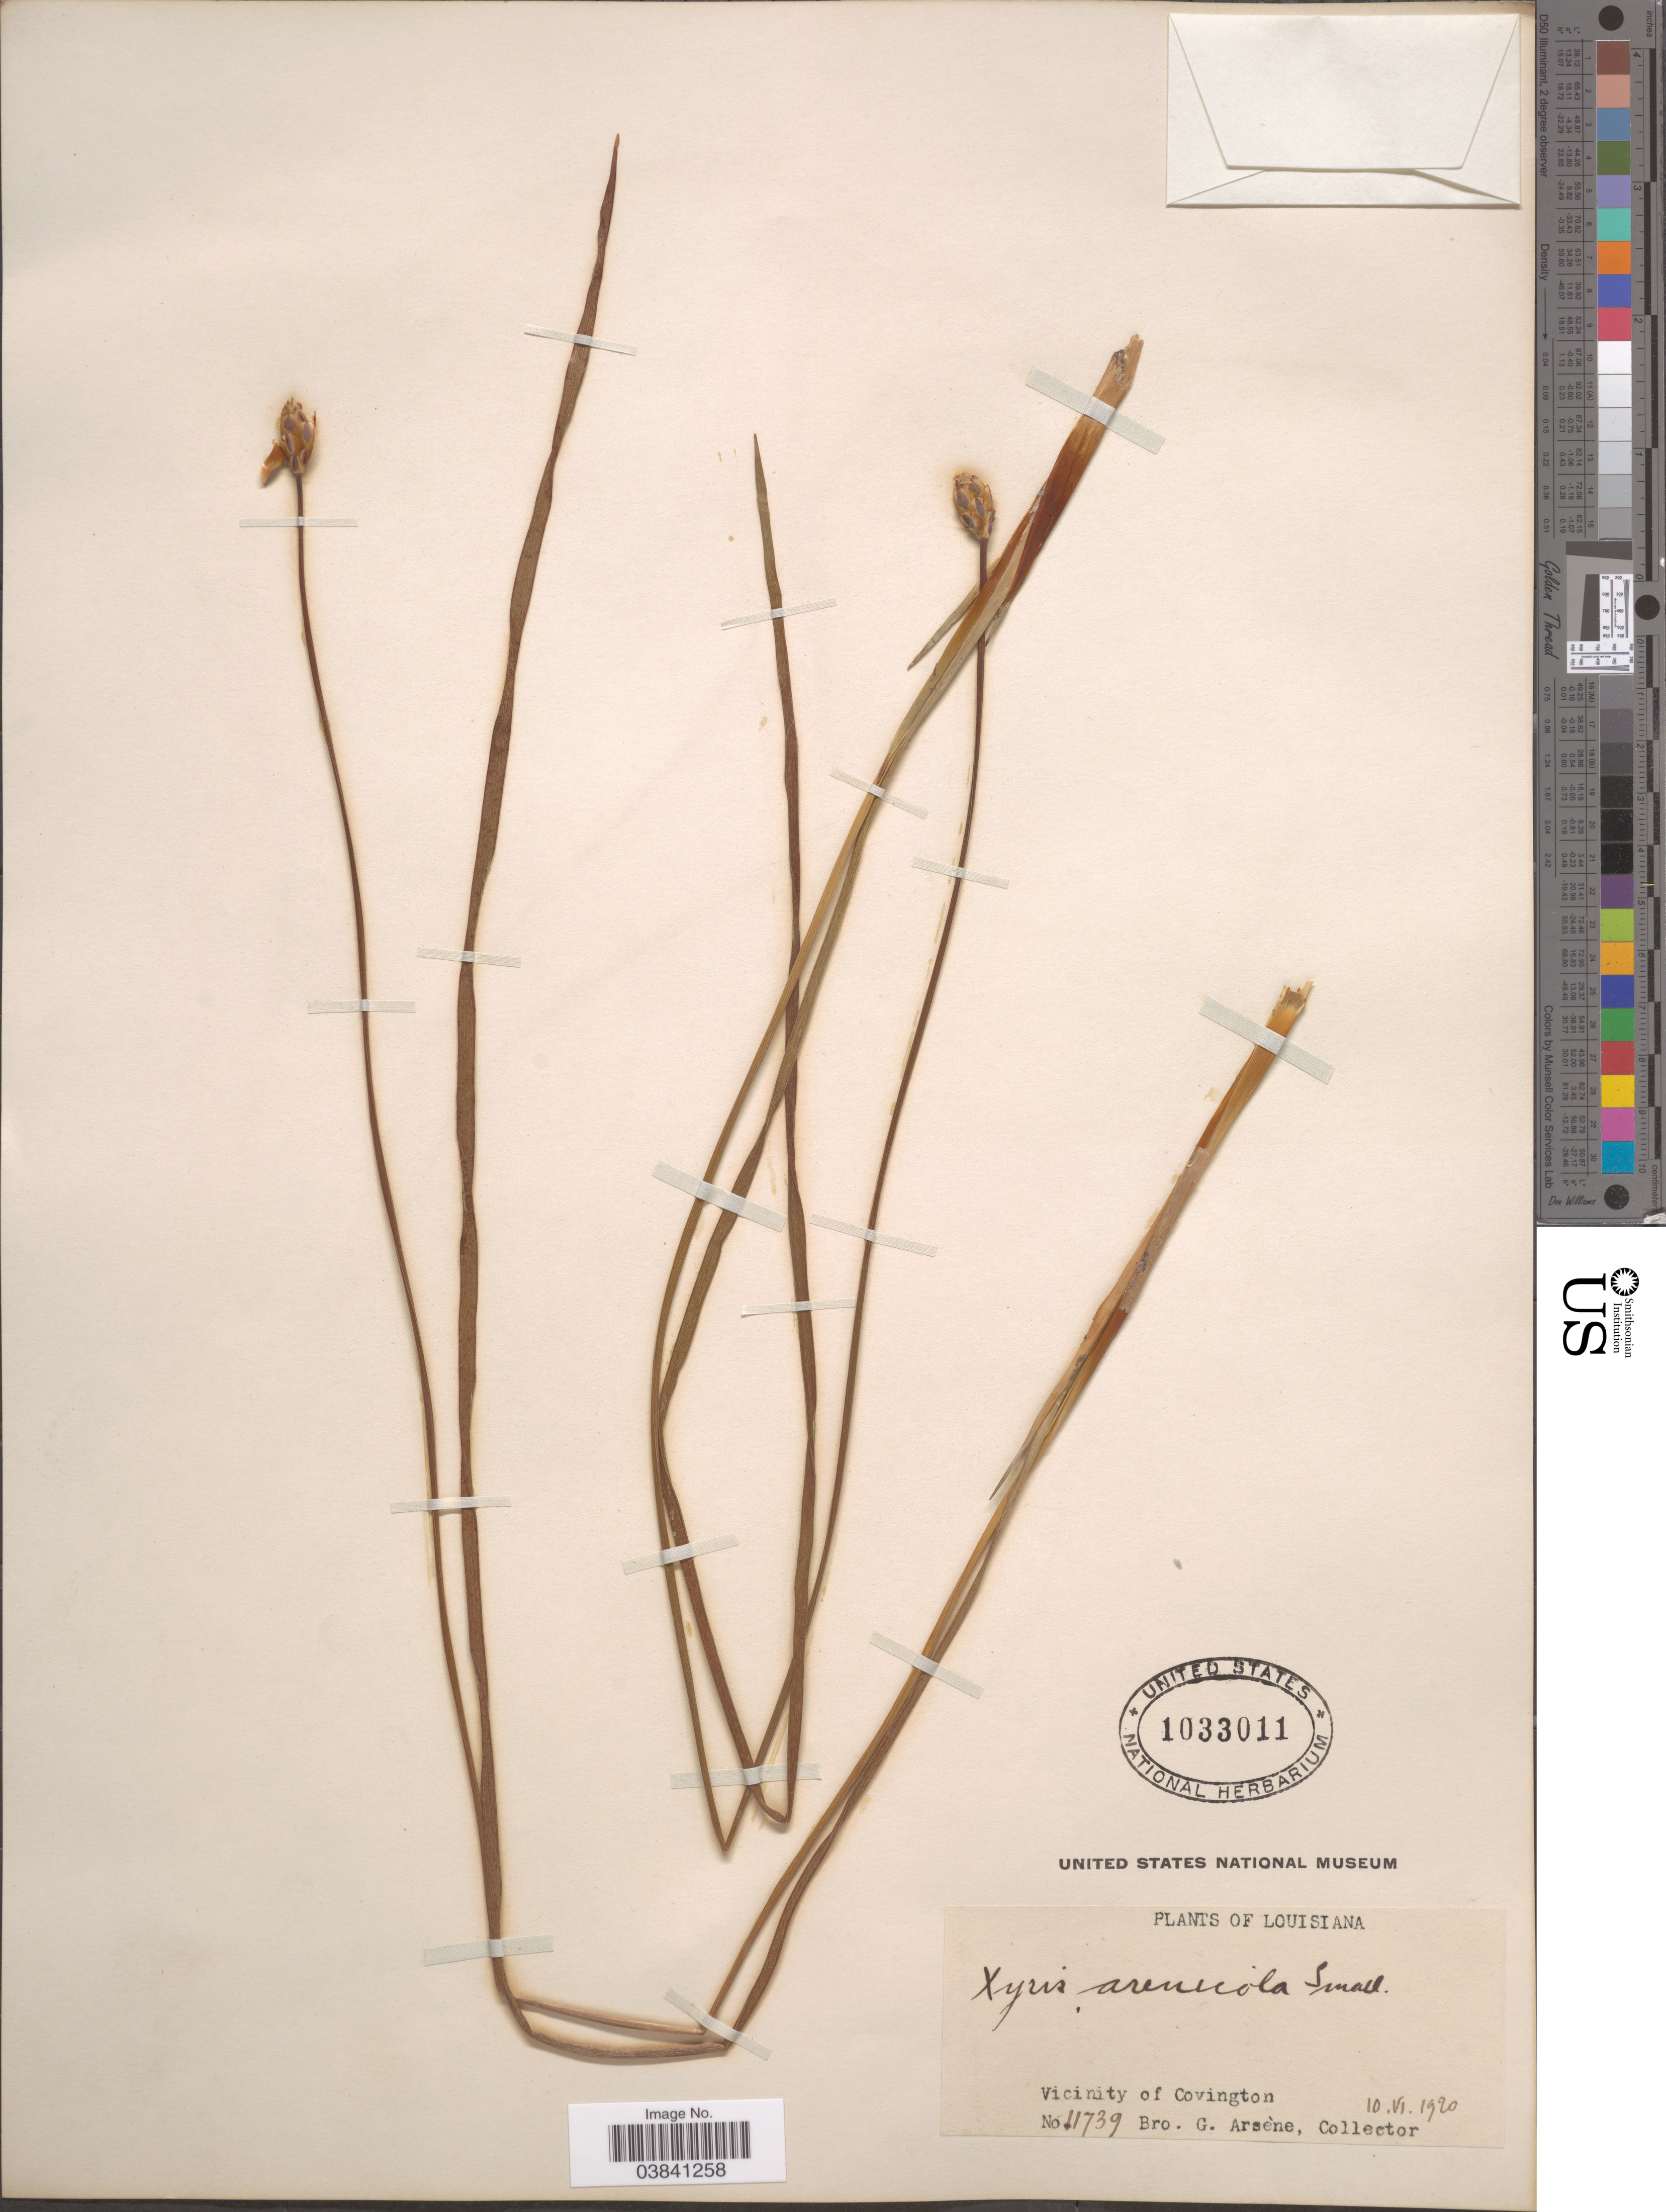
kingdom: Plantae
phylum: Tracheophyta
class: Liliopsida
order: Poales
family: Xyridaceae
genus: Xyris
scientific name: Xyris caroliniana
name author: Walter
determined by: Strong, Mark T., (BOT), Smithsonian Institution - National Museum of Natural History (UNITED STATES)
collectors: Bro. G. Arsène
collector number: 11739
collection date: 1920-06-10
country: United States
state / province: Louisiana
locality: Vicinity of Covington.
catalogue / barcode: US 1033011